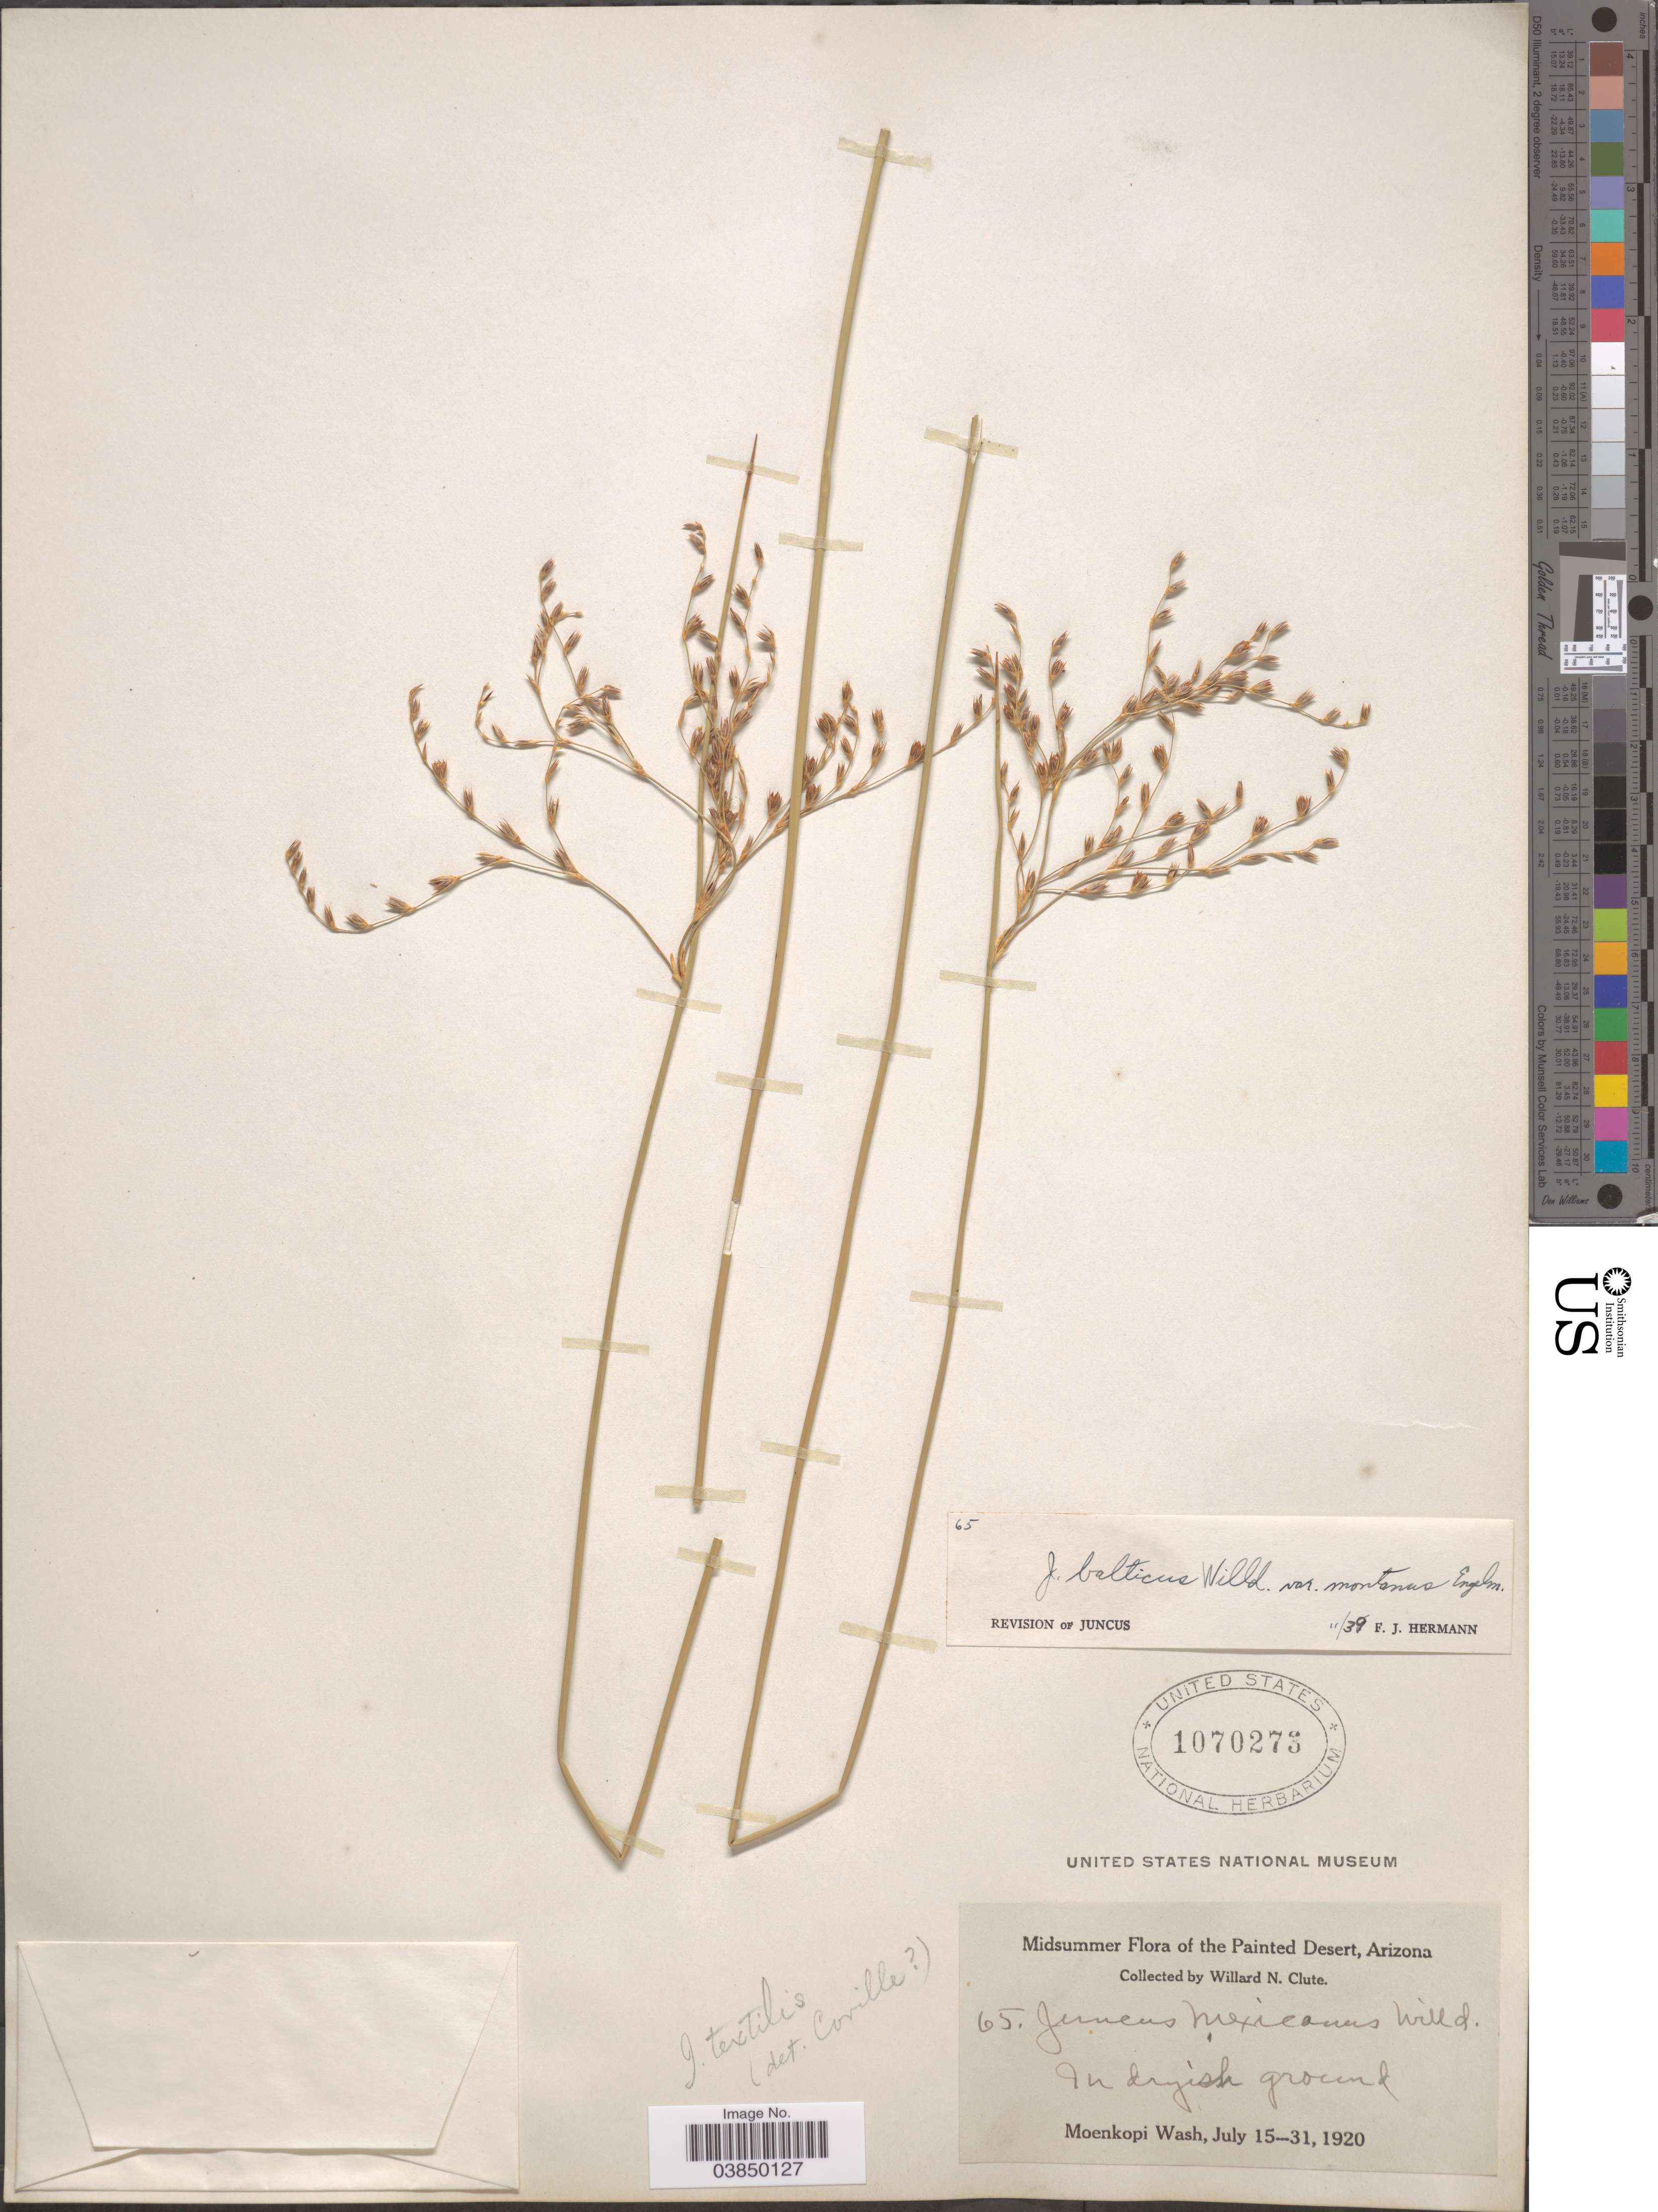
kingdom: Plantae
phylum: Tracheophyta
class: Liliopsida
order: Poales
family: Juncaceae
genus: Juncus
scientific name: Juncus balticus var. montanus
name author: Engelm.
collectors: W. N. Clute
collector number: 65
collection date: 1920-07-15/1920-07-31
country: United States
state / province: Arizona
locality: The Painted Desert. Moenkopi Wash.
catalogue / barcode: US 1070273